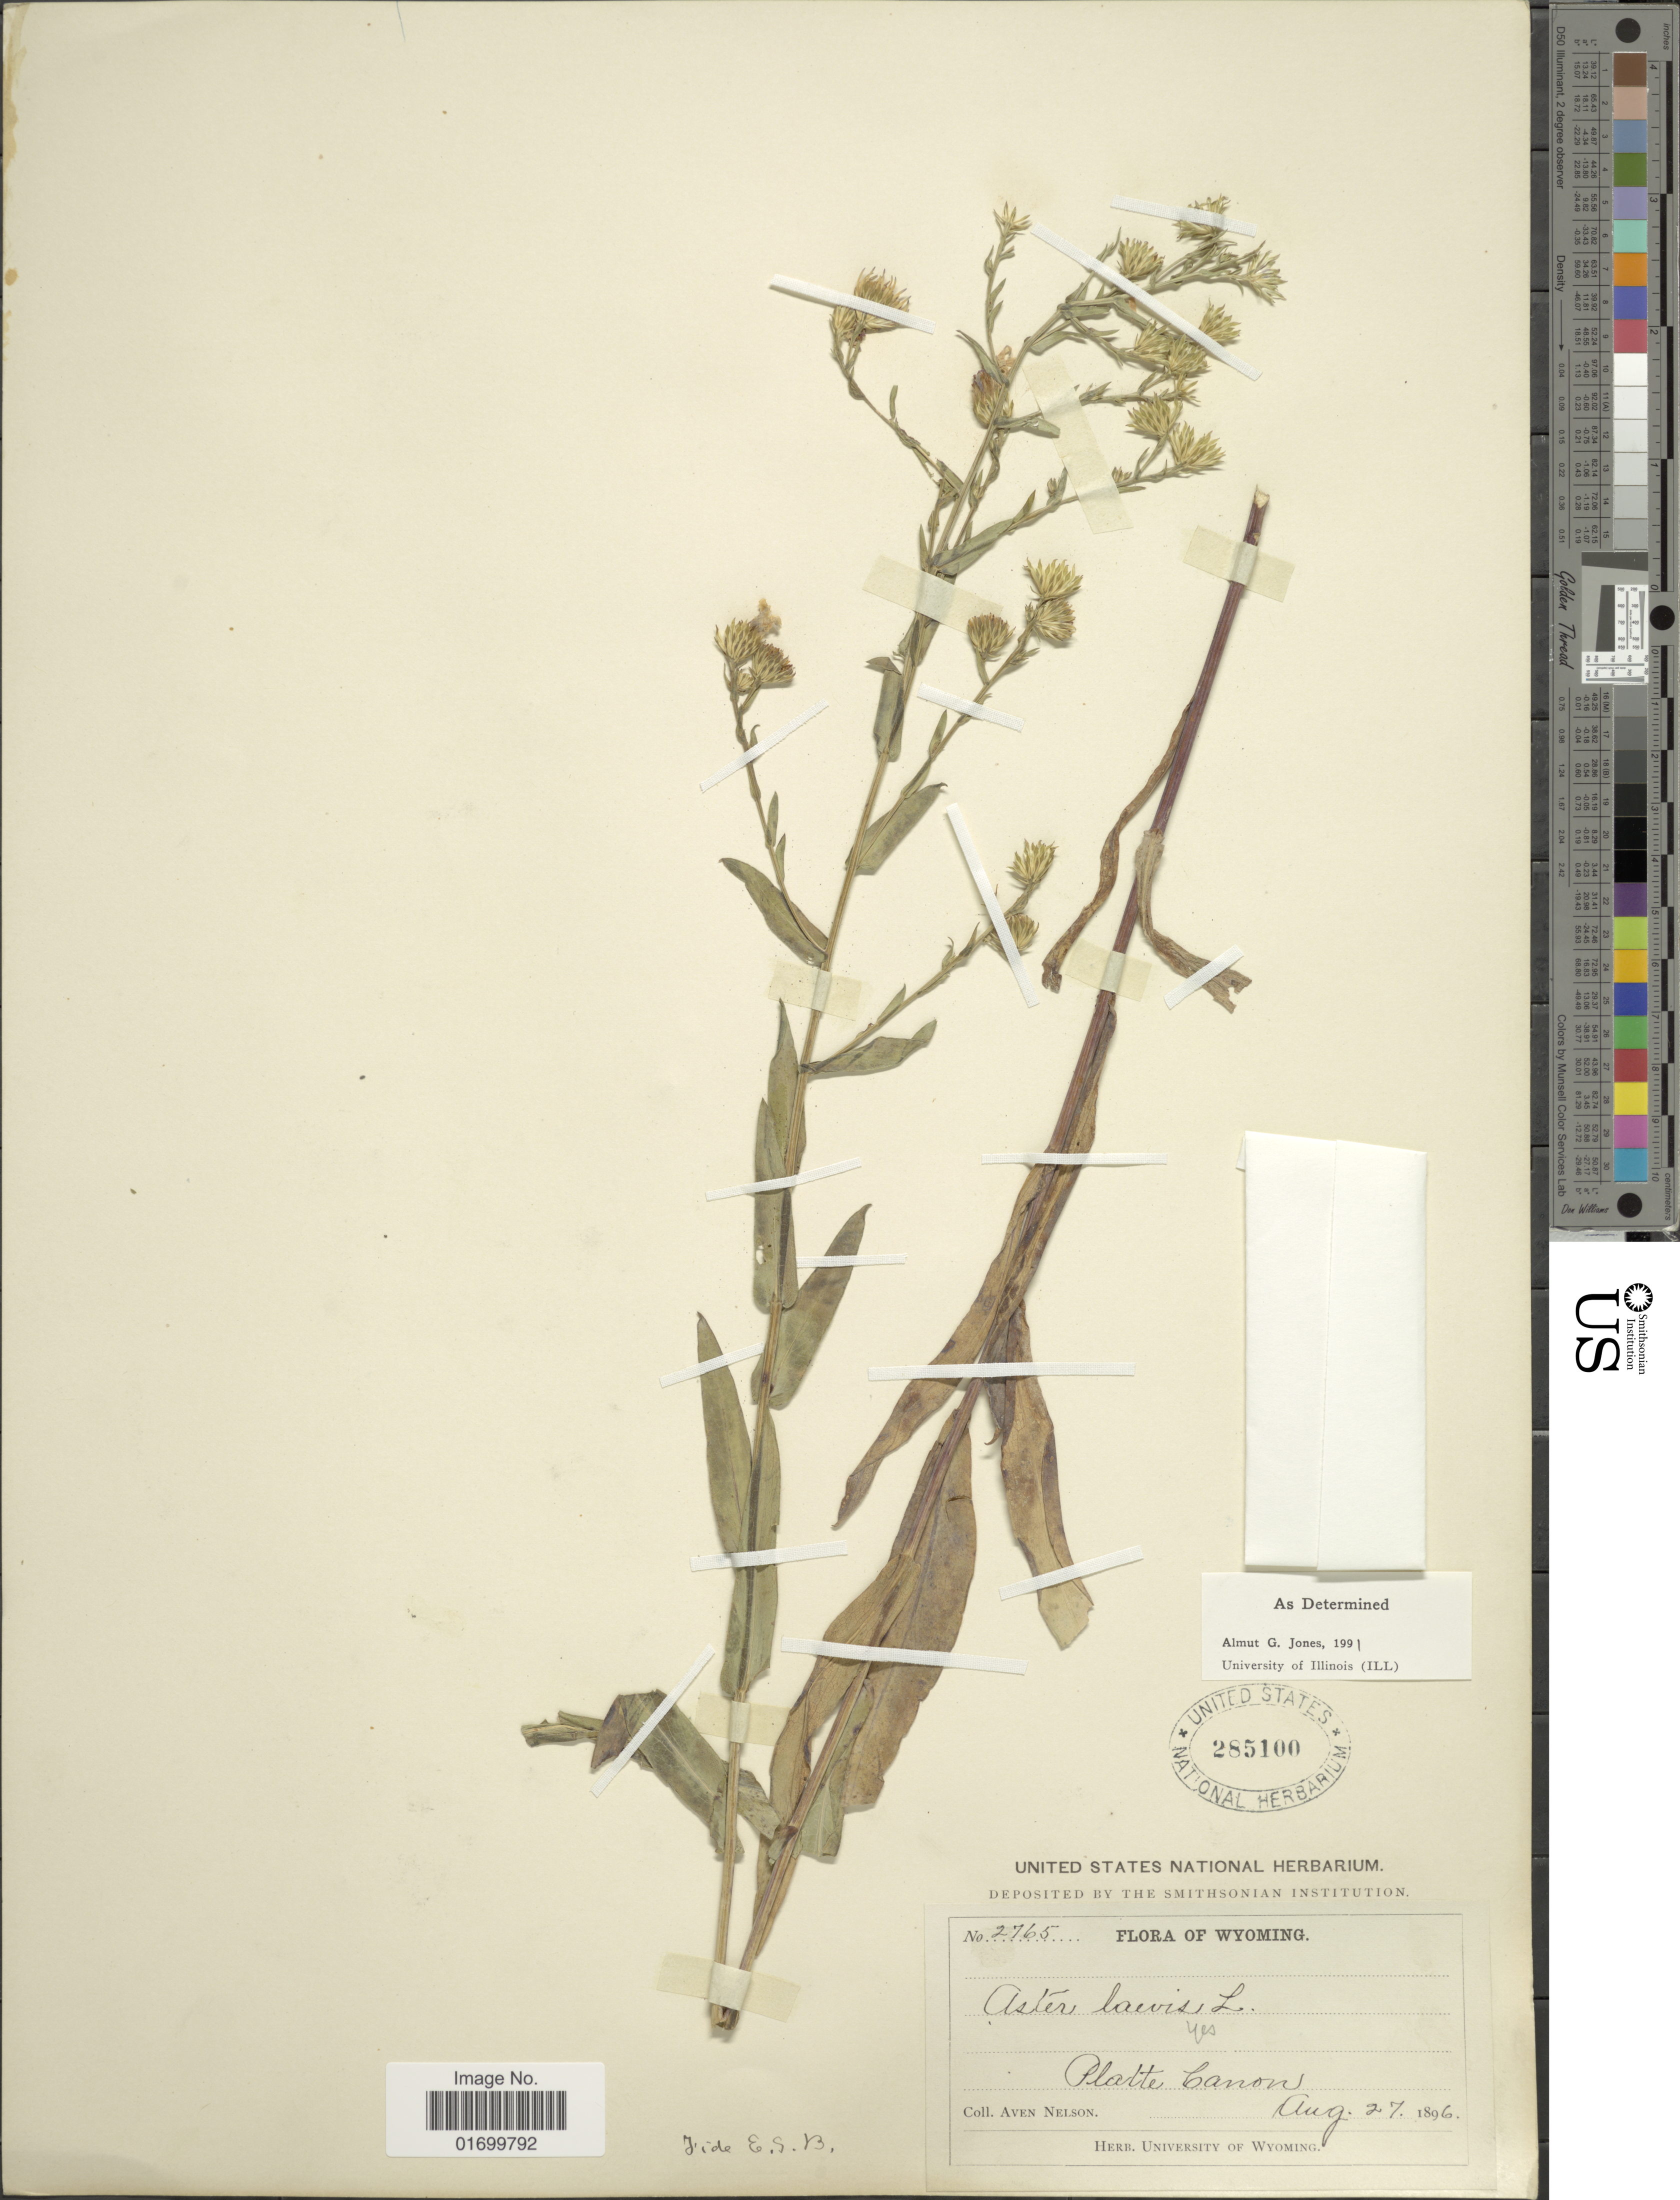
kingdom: Plantae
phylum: Tracheophyta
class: Magnoliopsida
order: Asterales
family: Asteraceae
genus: Symphyotrichum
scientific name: Symphyotrichum laeve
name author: (L.) Á. Löve & D. Löve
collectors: A. Nelson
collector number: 2765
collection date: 1896-08-27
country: United States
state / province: Wyoming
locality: Platte Canon.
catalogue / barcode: US 285100